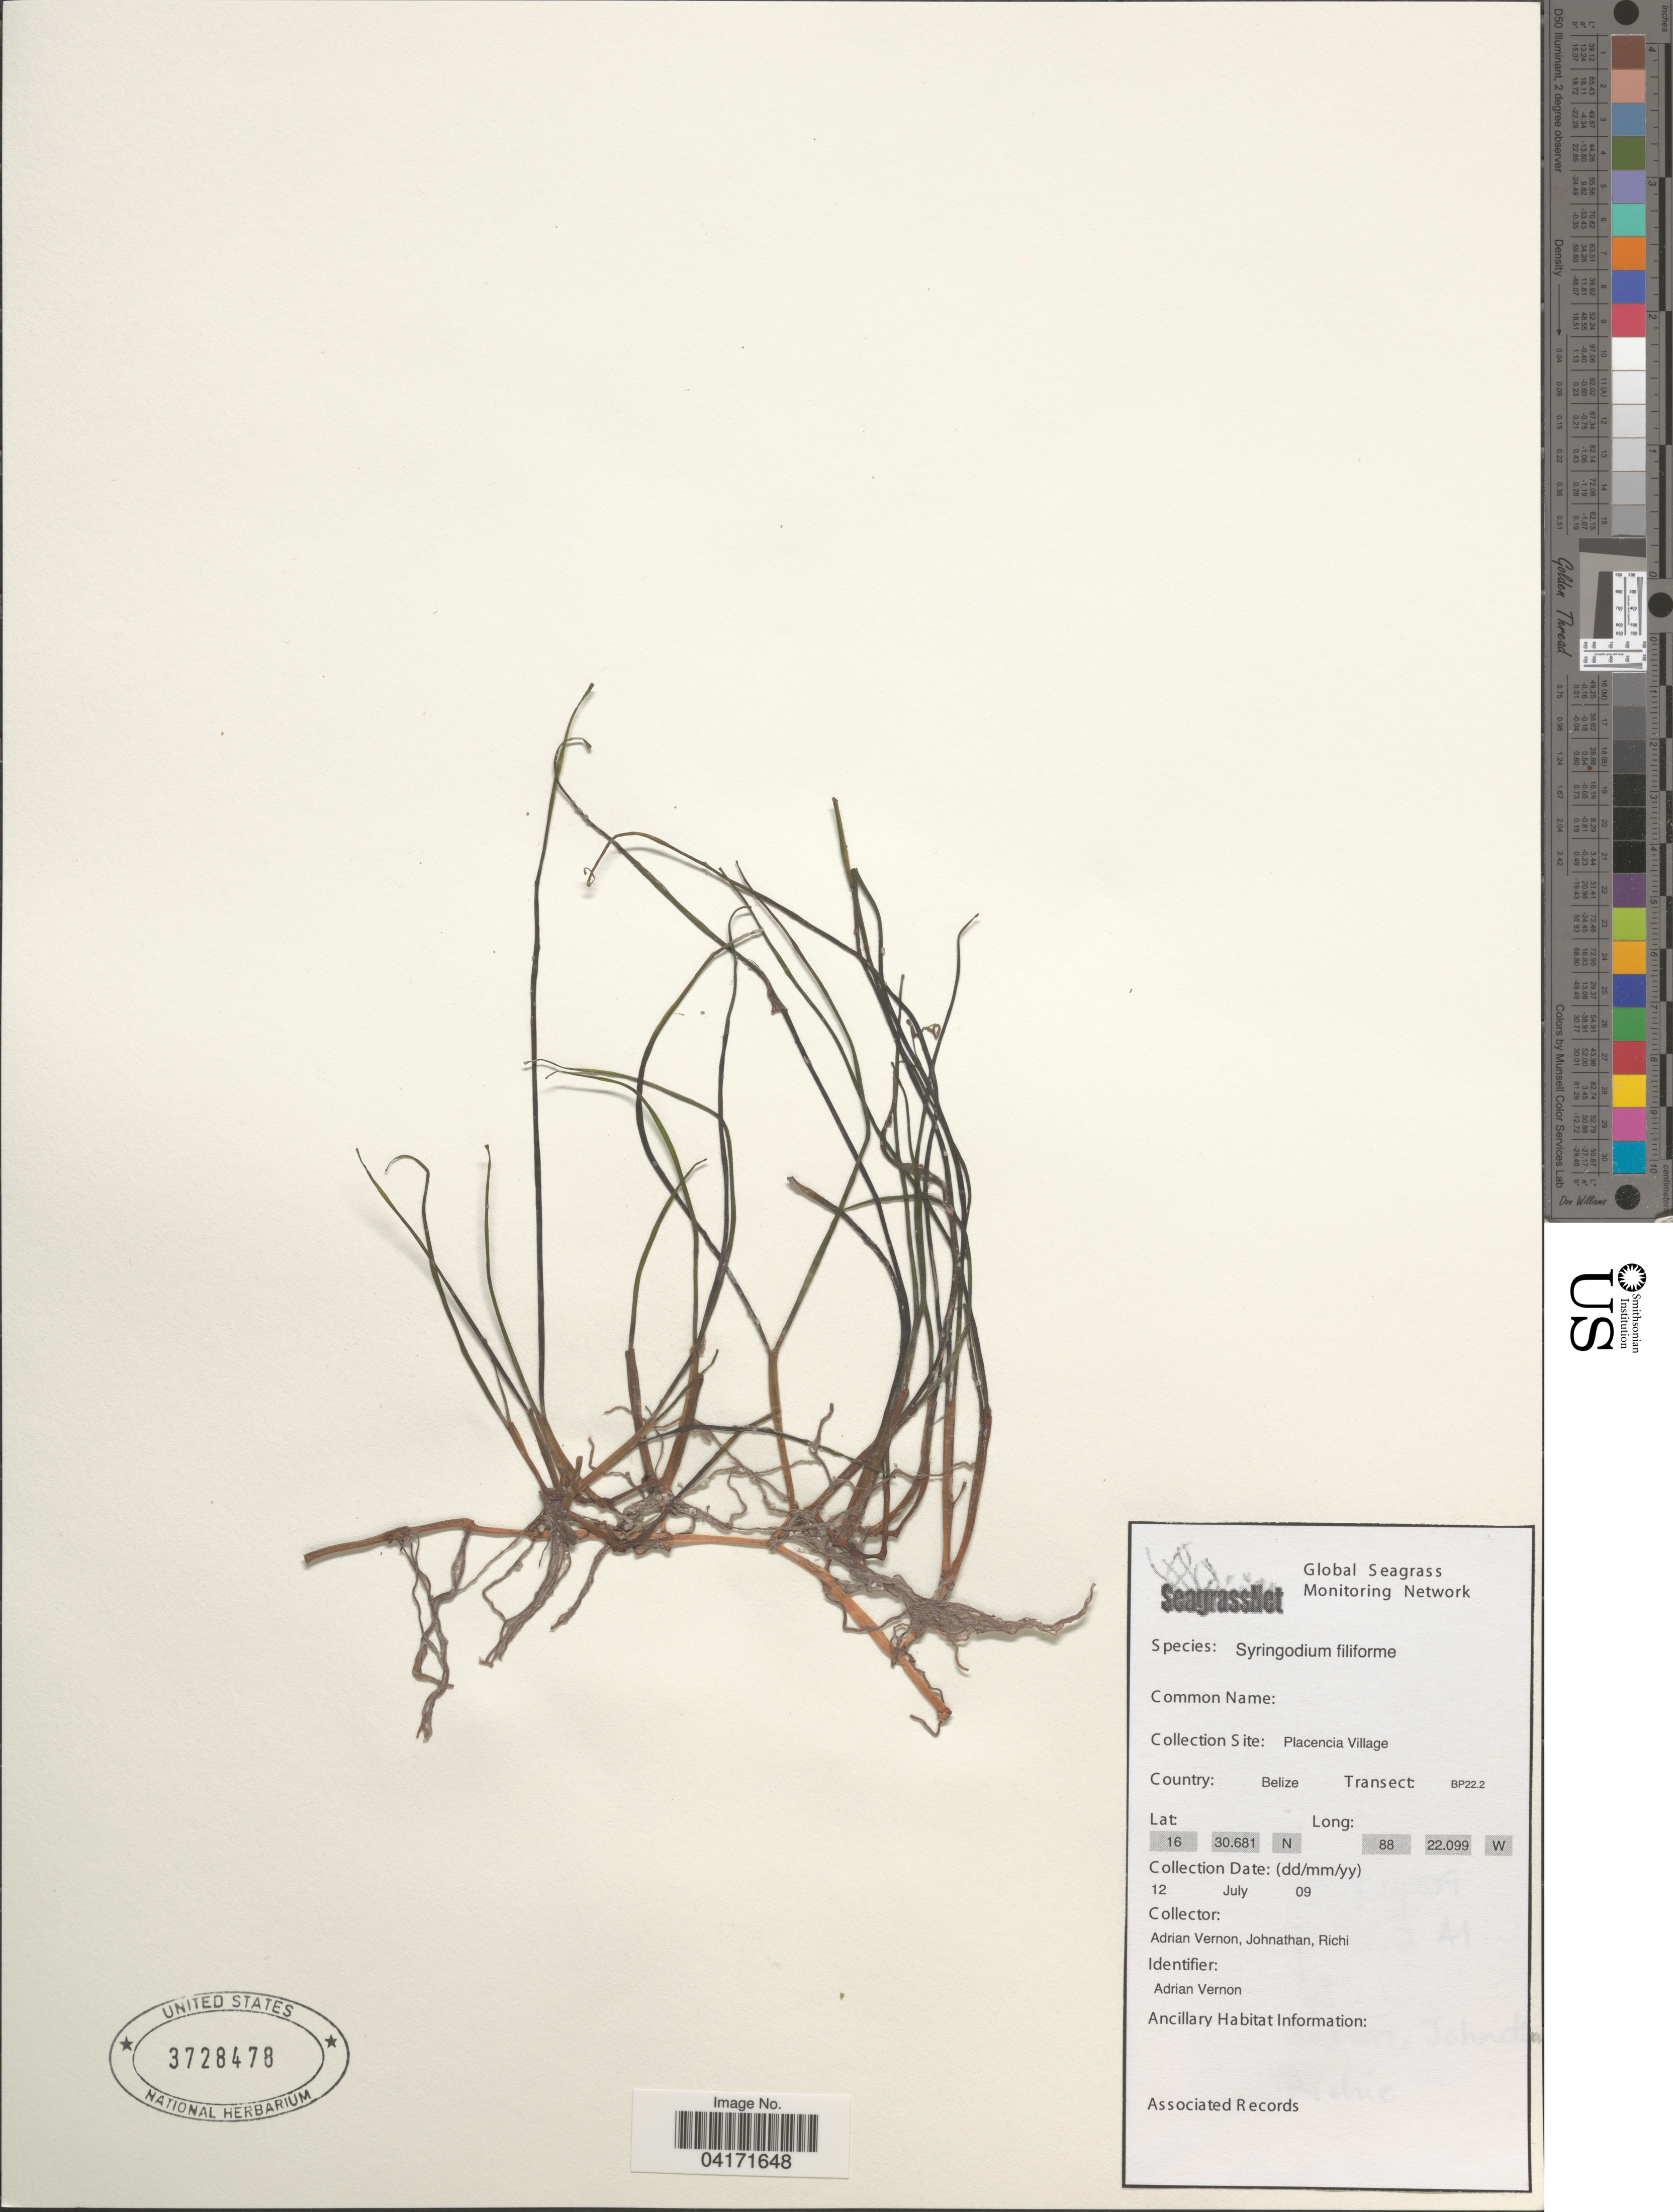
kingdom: Plantae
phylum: Tracheophyta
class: Liliopsida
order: Alismatales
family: Cymodoceaceae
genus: Syringodium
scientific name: Syringodium filiforme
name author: Kütz.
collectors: A. Vernon, Johnathan & Richi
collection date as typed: Transcribed d/m/y: 12/7/9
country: Belize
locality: Placencia Village. Transect: BP22.2.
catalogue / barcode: US 3728478